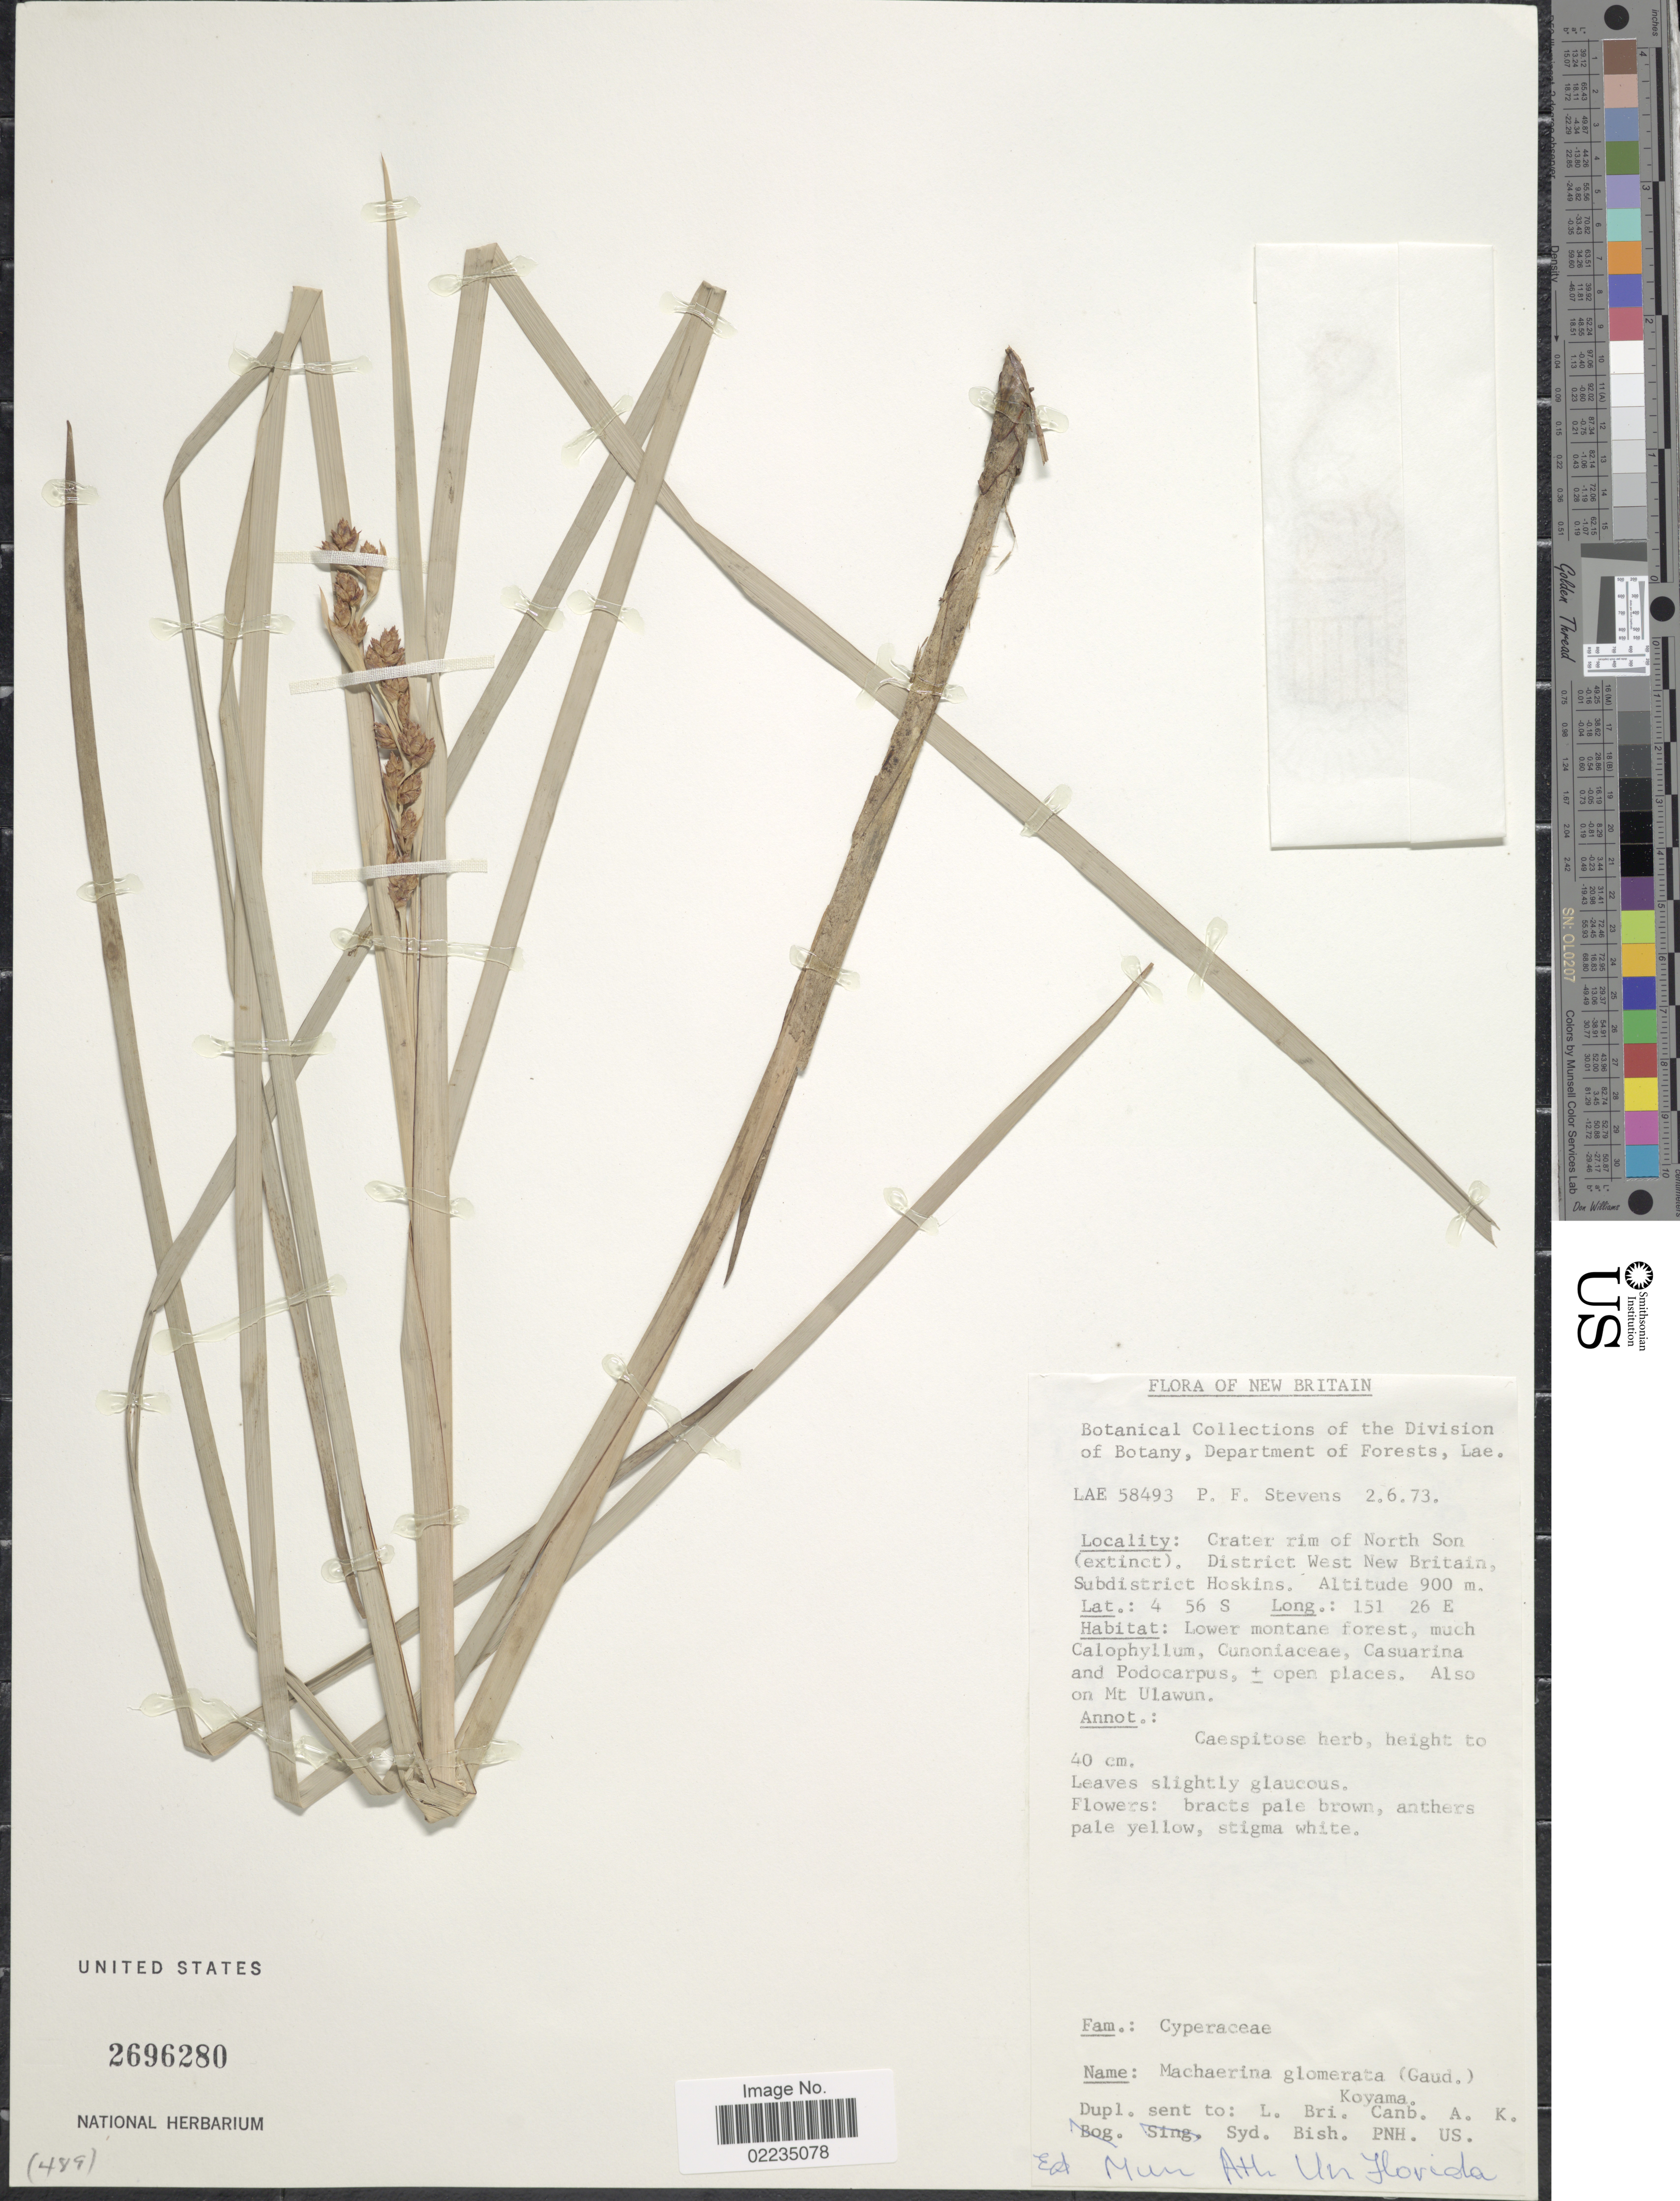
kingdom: Plantae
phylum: Tracheophyta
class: Liliopsida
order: Poales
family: Cyperaceae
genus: Machaerina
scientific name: Machaerina glomerata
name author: (Gaudich.) T. Koyama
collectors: P. F. Stevens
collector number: LAE 58493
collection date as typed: Transcribed d/m/y: 2/6/73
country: Papua New Guinea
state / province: West New Britain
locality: Crater rim of North Son (extinct) District West New Britain, Subdistrict Hoskins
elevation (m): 900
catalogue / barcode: US 2696280